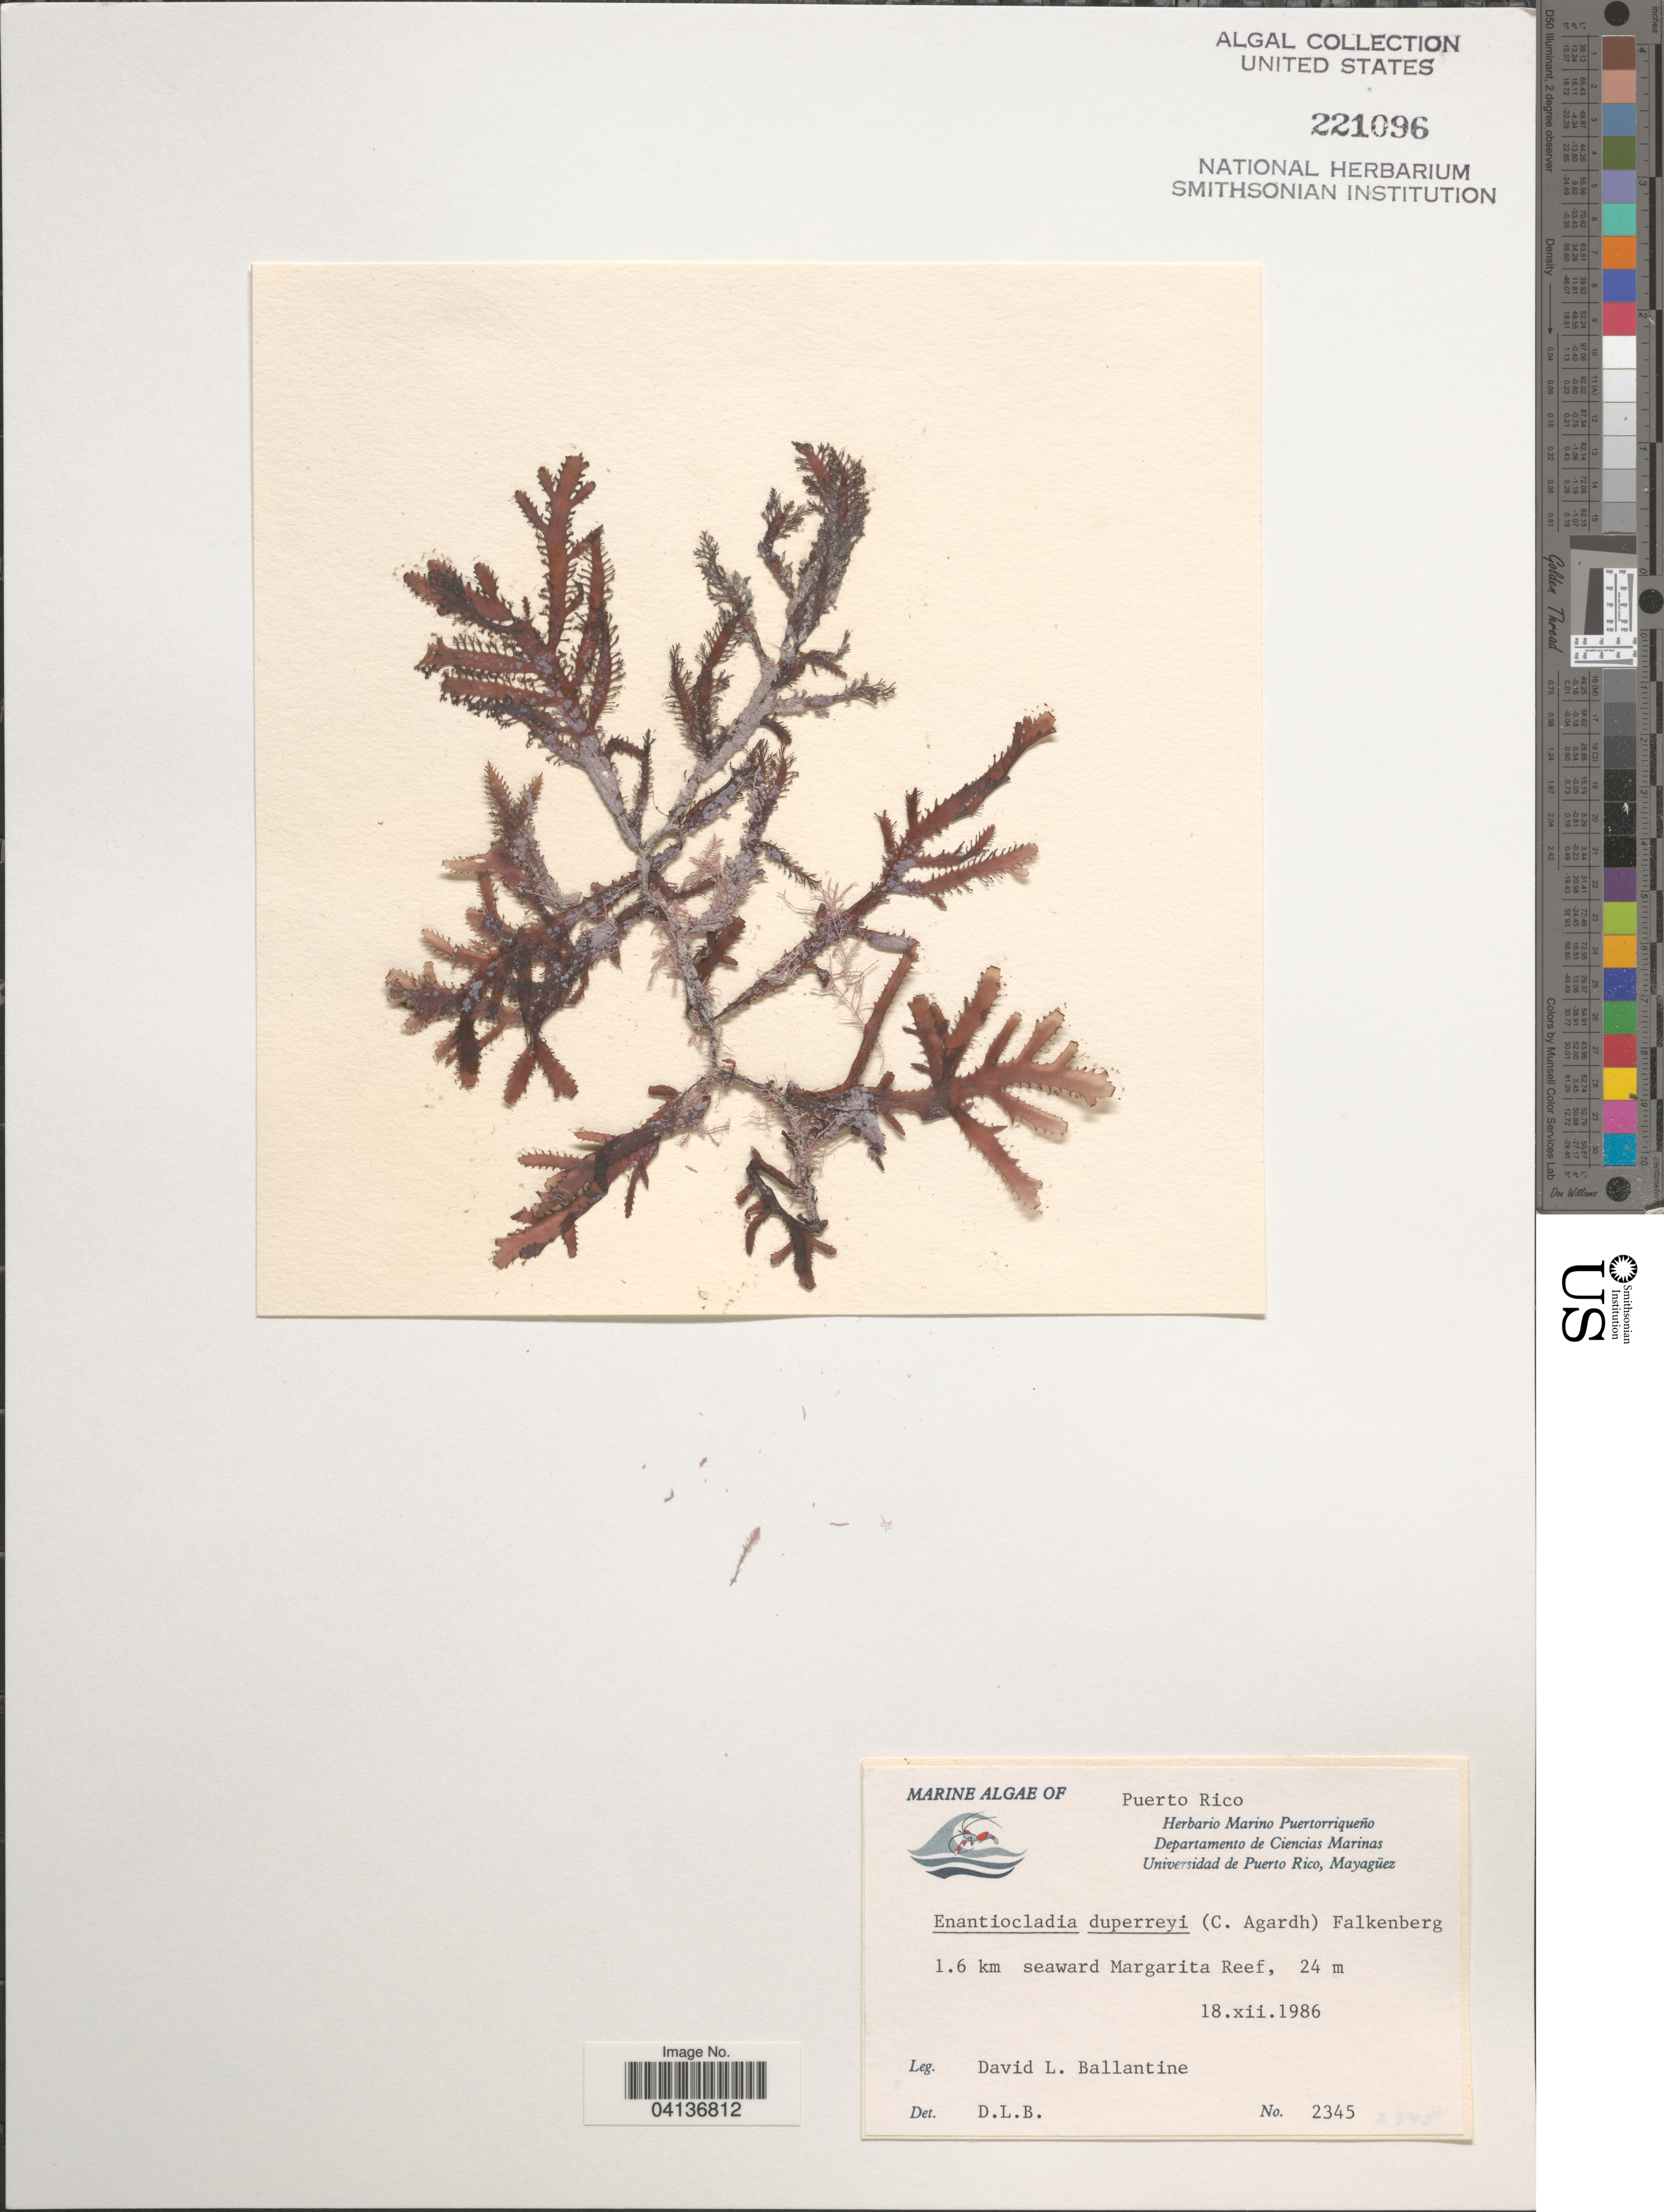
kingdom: Plantae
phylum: Rhodophyta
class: Florideophyceae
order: Ceramiales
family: Rhodomelaceae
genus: Enantiocladia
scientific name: Enantiocladia duperreyi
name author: (C. Agardh) Falkenb.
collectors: D.L. Ballantine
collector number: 2345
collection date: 1986-12-18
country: Puerto Rico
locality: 1.6 km seaward Margarita Reef.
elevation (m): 24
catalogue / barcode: US 221096